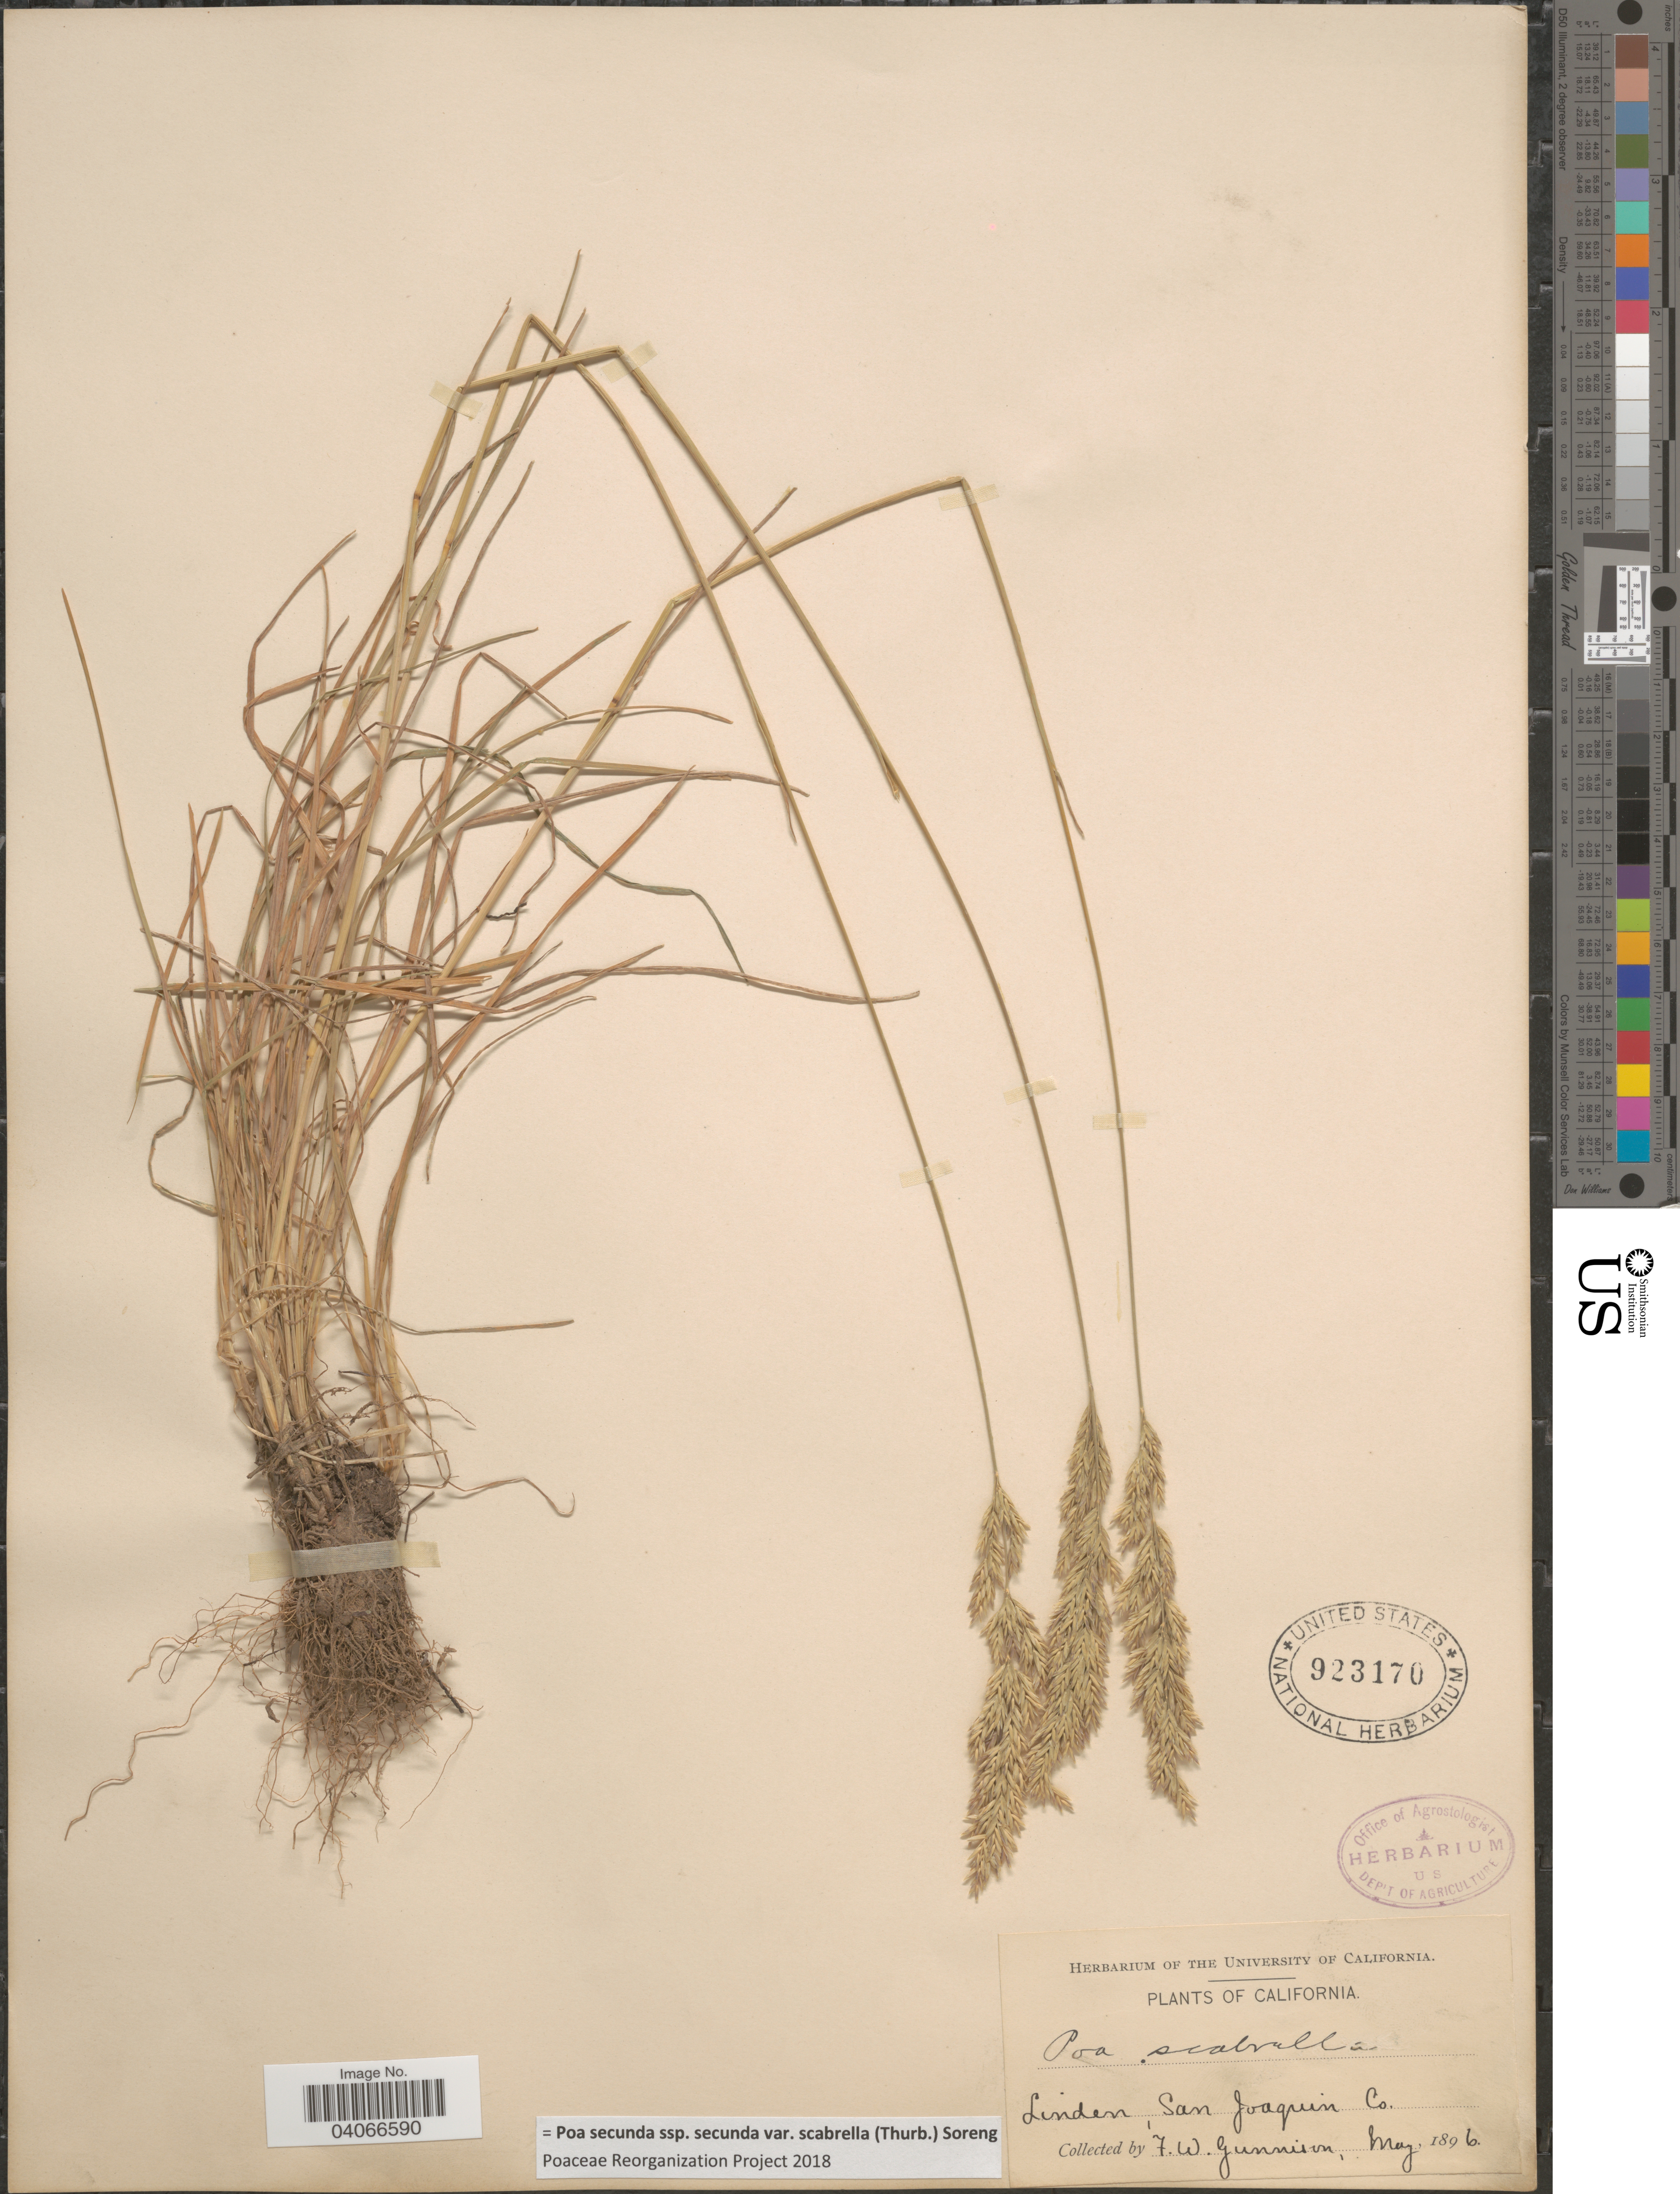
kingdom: Plantae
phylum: Tracheophyta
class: Liliopsida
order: Poales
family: Poaceae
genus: Poa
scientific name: Poa secunda subsp. secunda var. scabrella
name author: (Thurb.) Soreng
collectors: F. Gunnison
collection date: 1896-05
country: United States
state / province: California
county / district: San Joaquin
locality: Linden, San Joaquin Co.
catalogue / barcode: US 923170